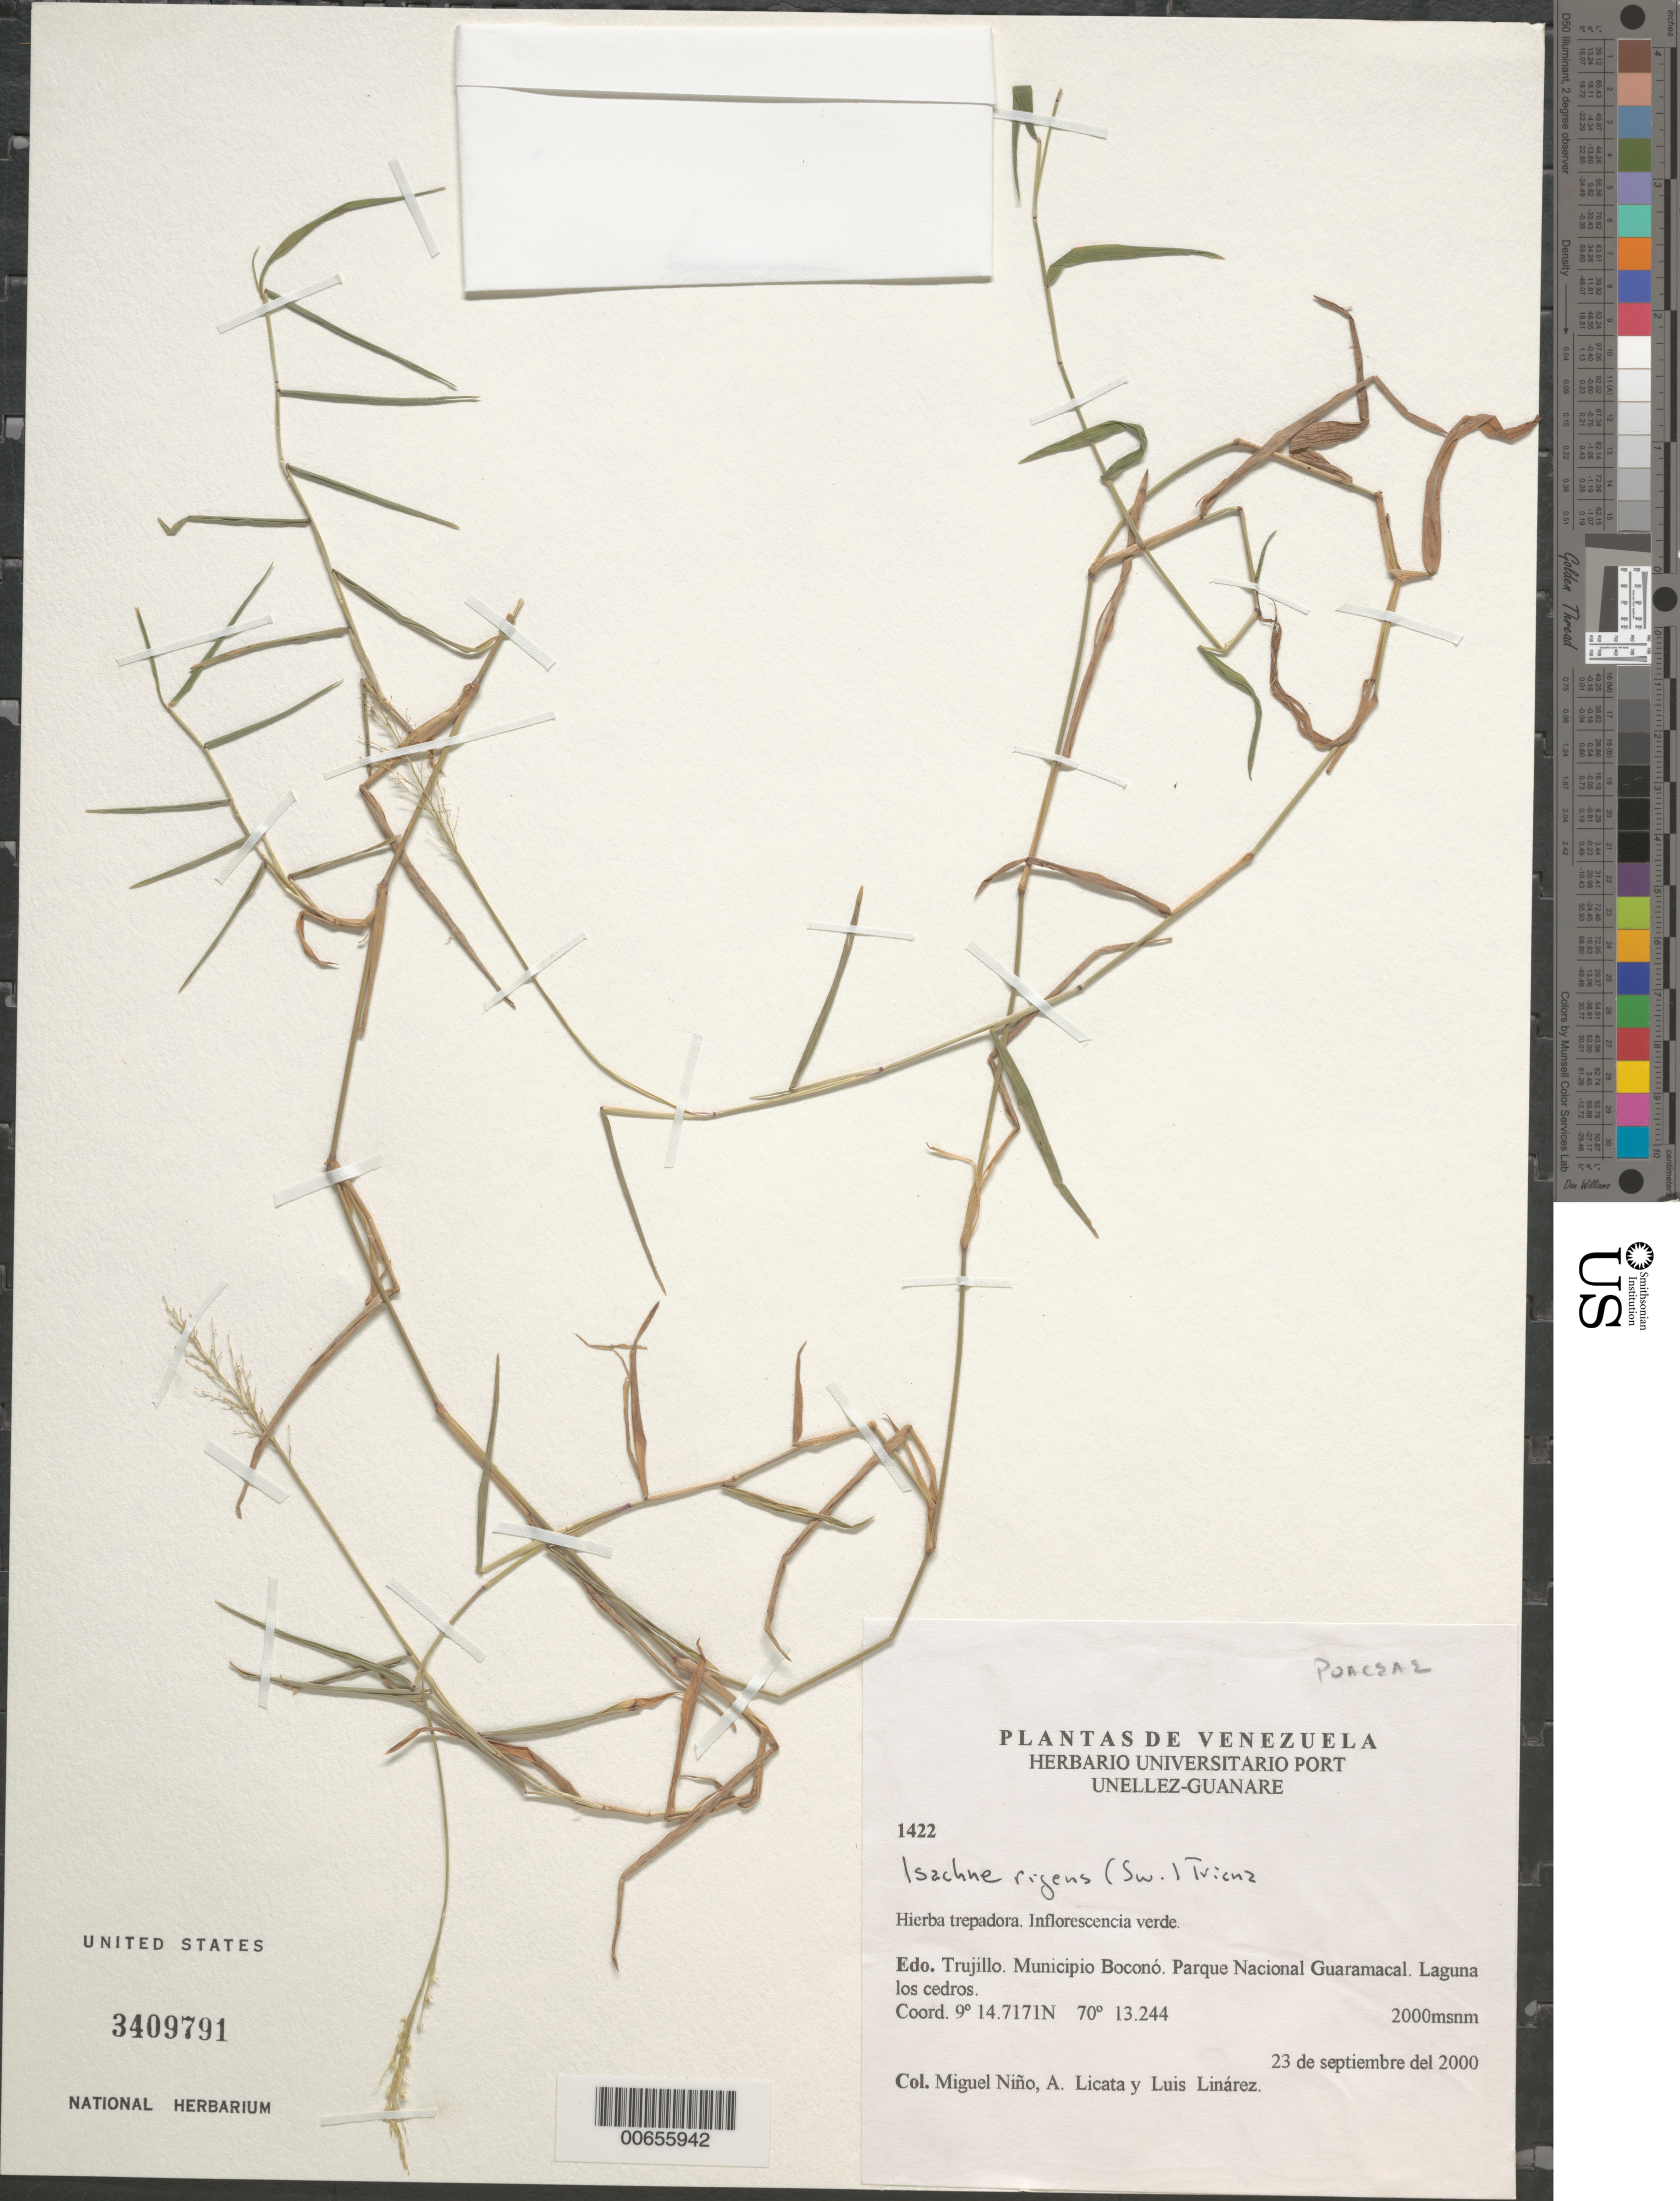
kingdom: Plantae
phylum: Tracheophyta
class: Liliopsida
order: Poales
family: Poaceae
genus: Isachne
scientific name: Isachne rigens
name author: (Sw.) Trin.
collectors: S. M. Niño, A. Licata & L. Linárez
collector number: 1422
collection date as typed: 23 Sep 2000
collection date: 2000-09-23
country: Venezuela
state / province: Trujillo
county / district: Boconó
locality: Parque Nacional Guaramacal, Laguna Los Cedros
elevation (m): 2000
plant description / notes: PORT, US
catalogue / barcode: US 3409791